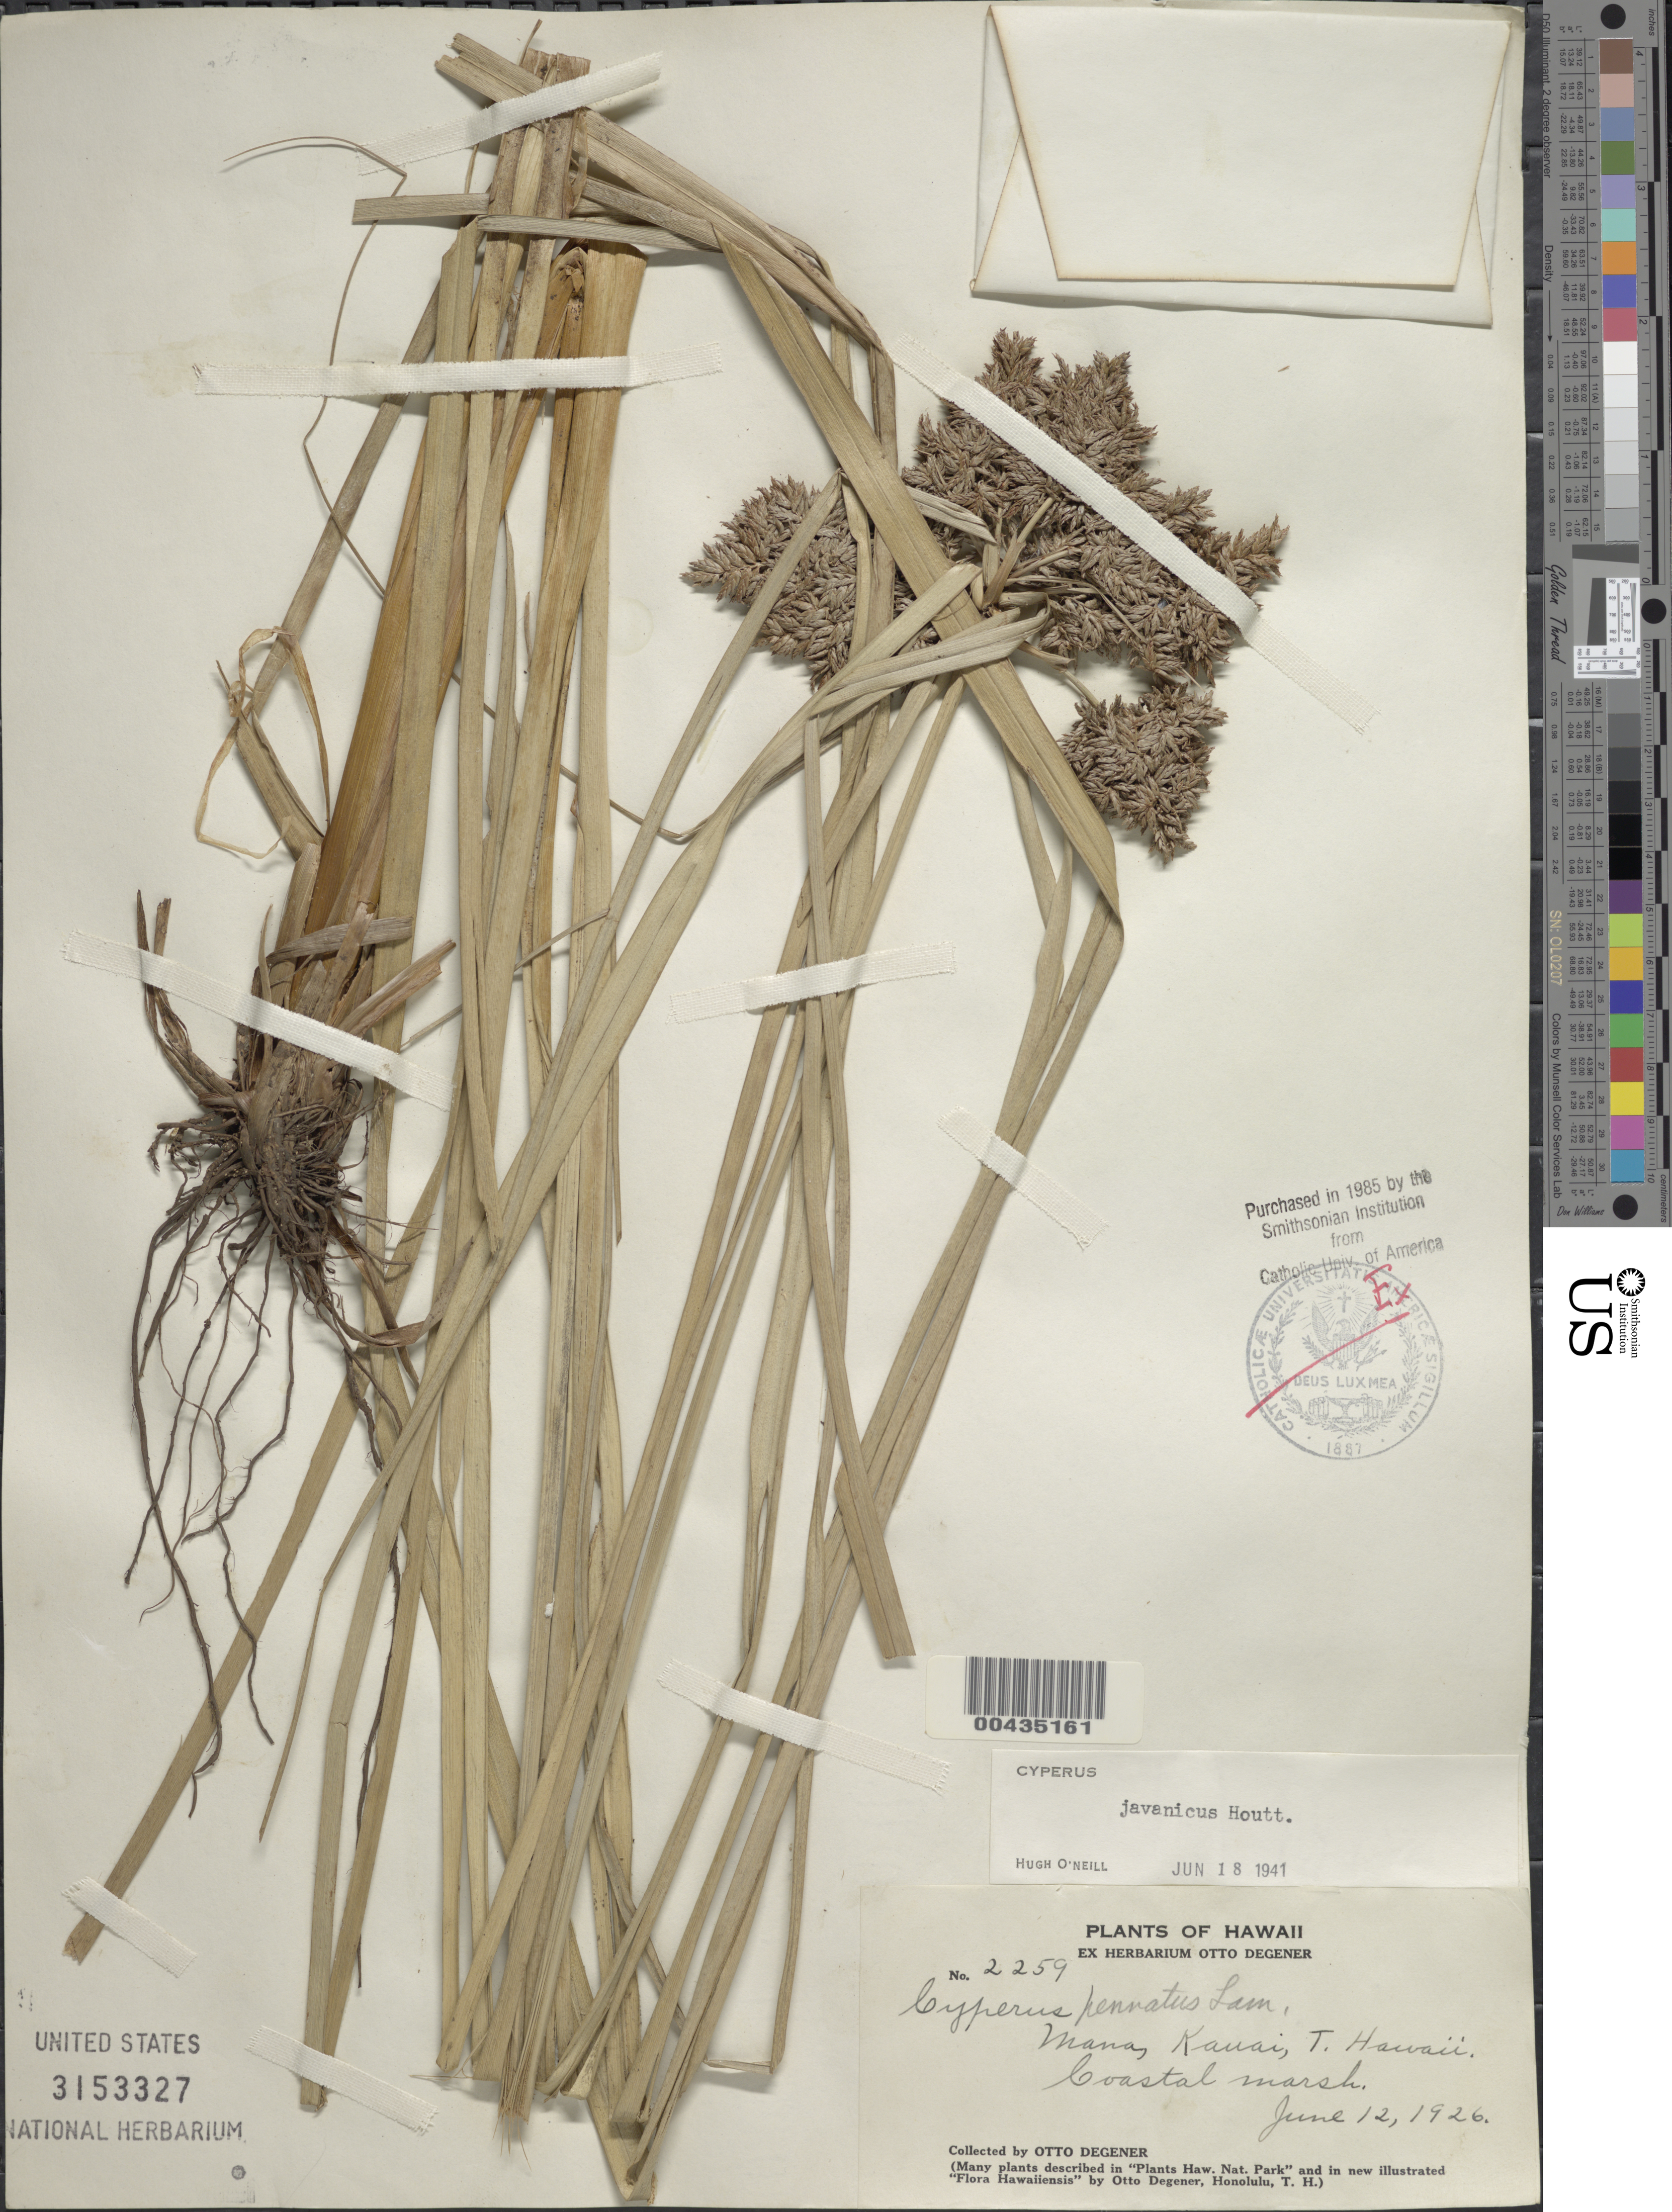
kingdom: Plantae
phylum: Tracheophyta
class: Liliopsida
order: Poales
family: Cyperaceae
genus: Cyperus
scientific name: Cyperus javanicus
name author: Houtt.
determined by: O'Neill, Hugh T.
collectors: O. Degener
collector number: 2259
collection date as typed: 12 Jun 1926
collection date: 1926-06-12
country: United States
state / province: Hawaii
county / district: Kauai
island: Kaua'i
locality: Mana, coastal marsh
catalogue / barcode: US 3153327